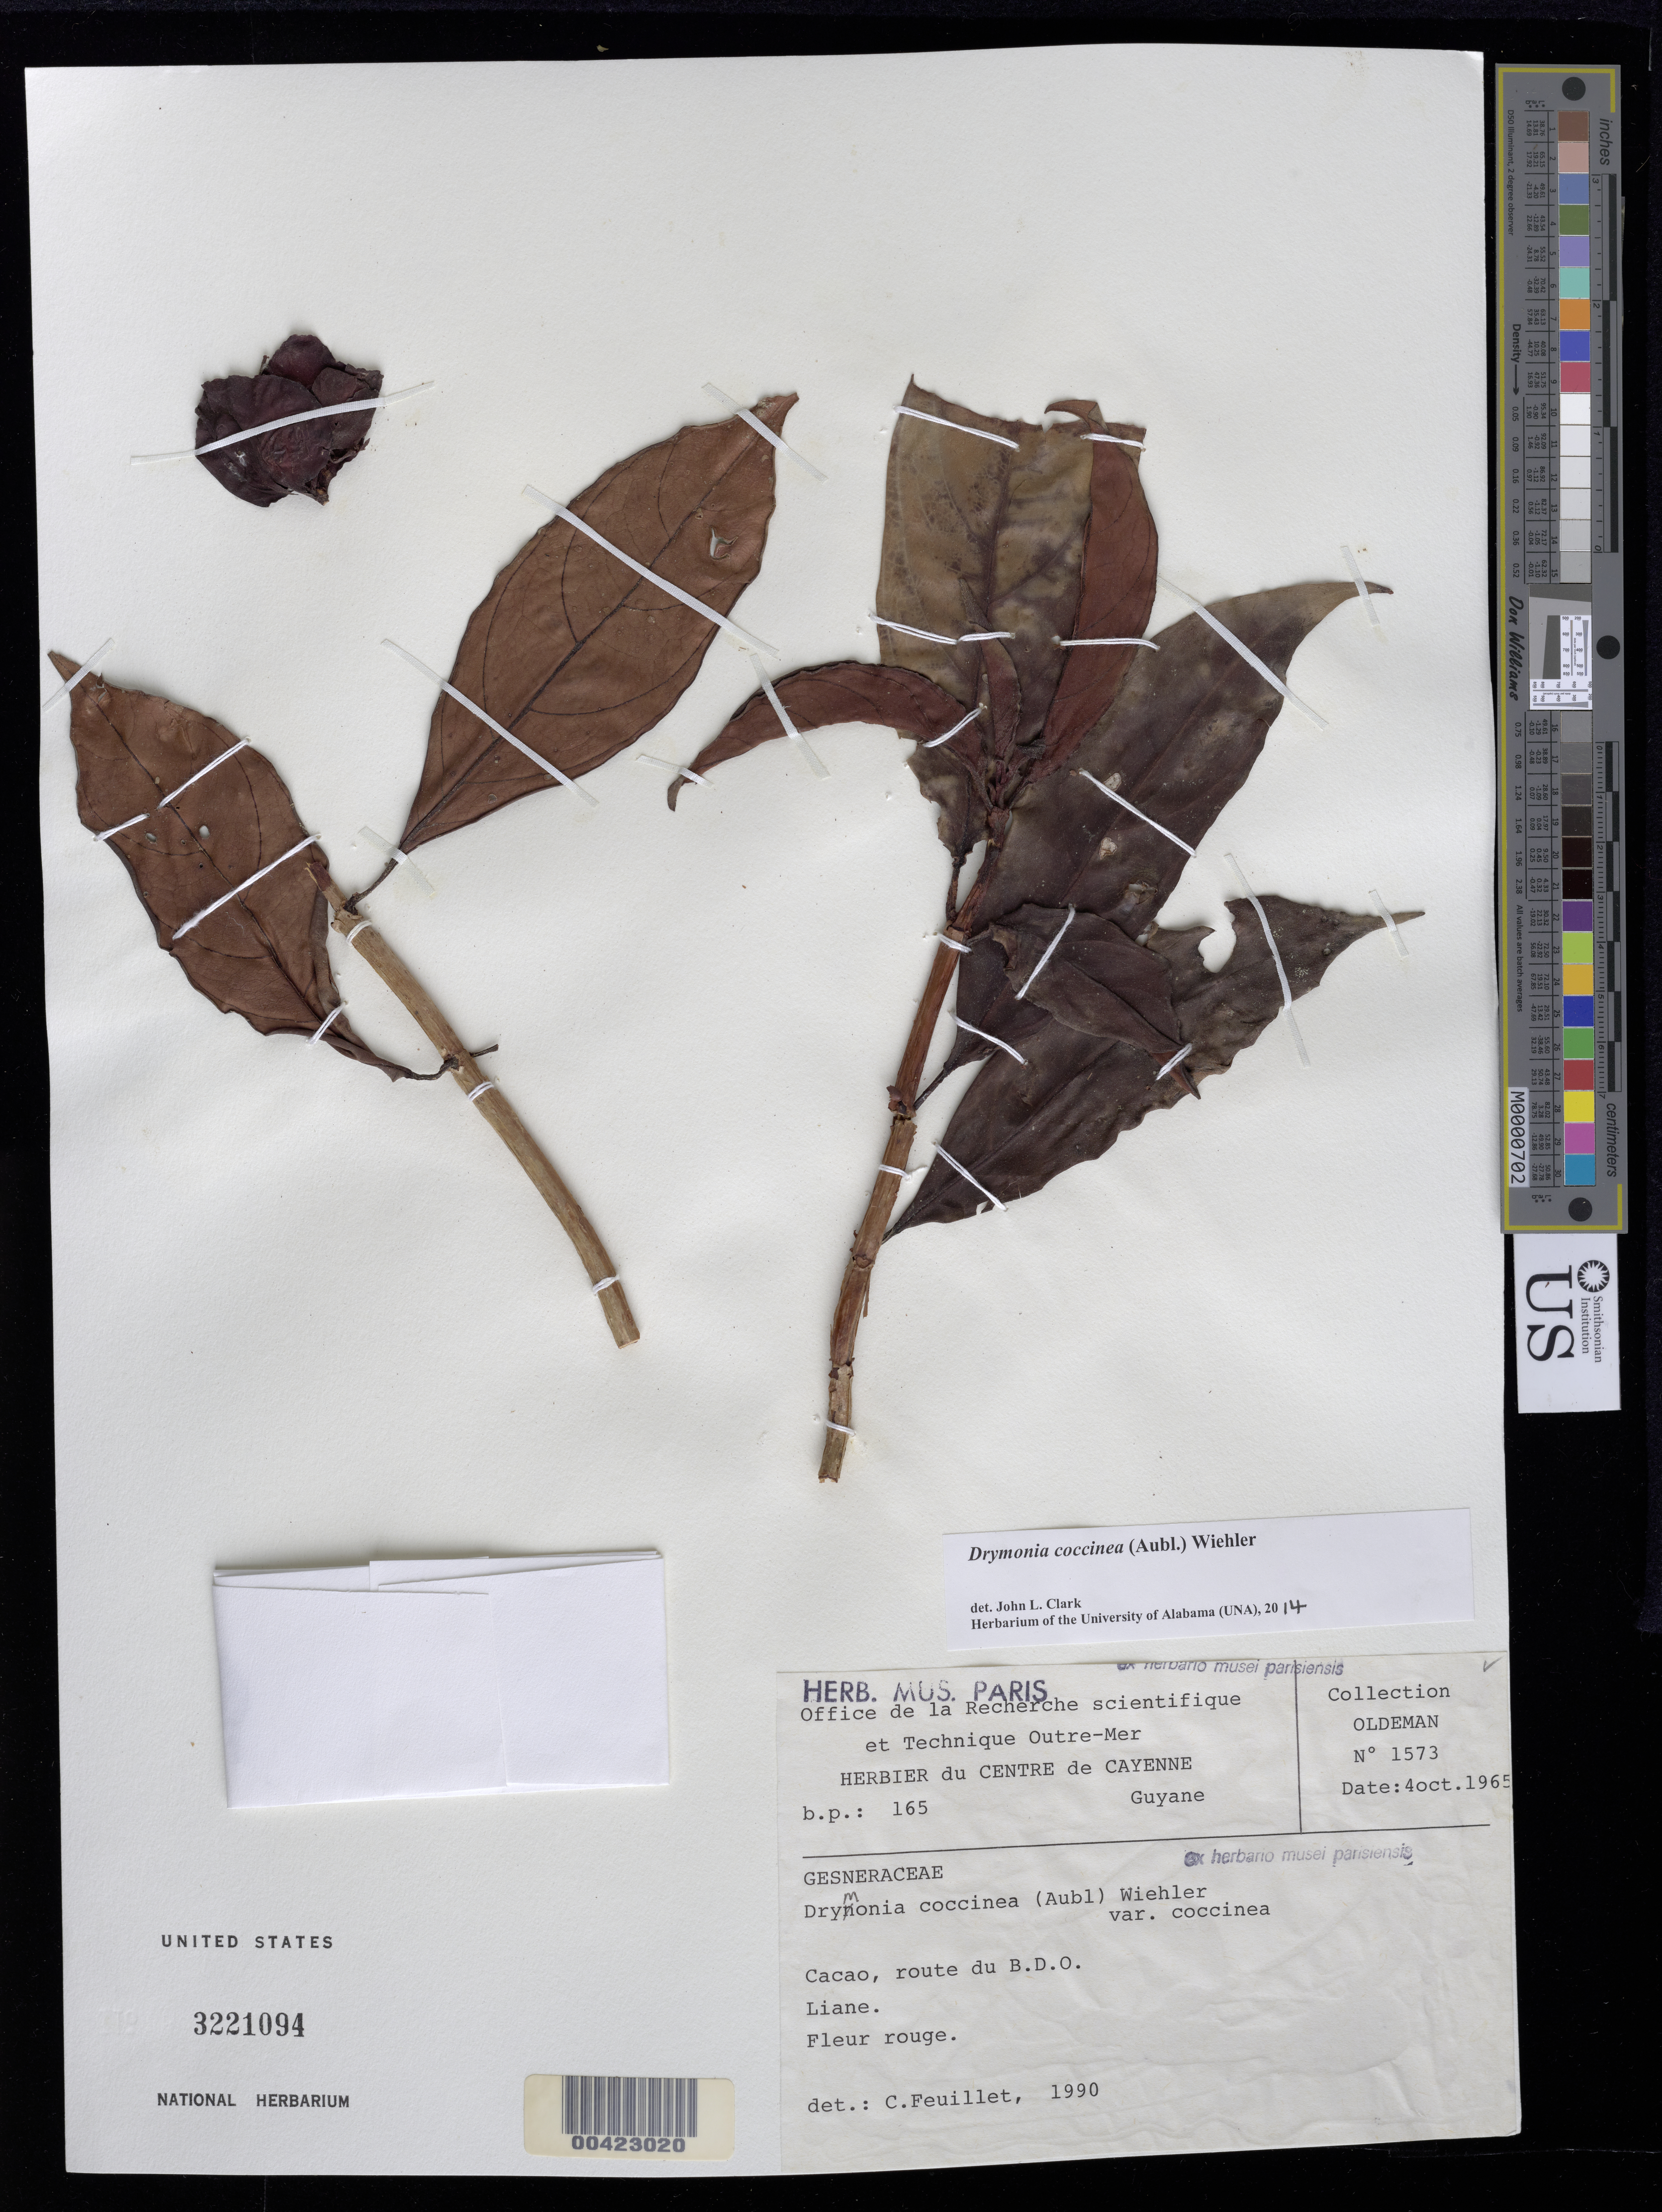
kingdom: Plantae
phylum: Tracheophyta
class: Magnoliopsida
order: Lamiales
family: Gesneriaceae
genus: Drymonia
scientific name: Drymonia coccinea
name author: (Aubl.) Wiehler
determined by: Skog, Laurence E.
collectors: R. Oldeman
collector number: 1573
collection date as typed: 04 Oct 1965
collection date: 1965-10-04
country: French Guiana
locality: Cacao, route du B.D.O.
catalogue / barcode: US 3221094